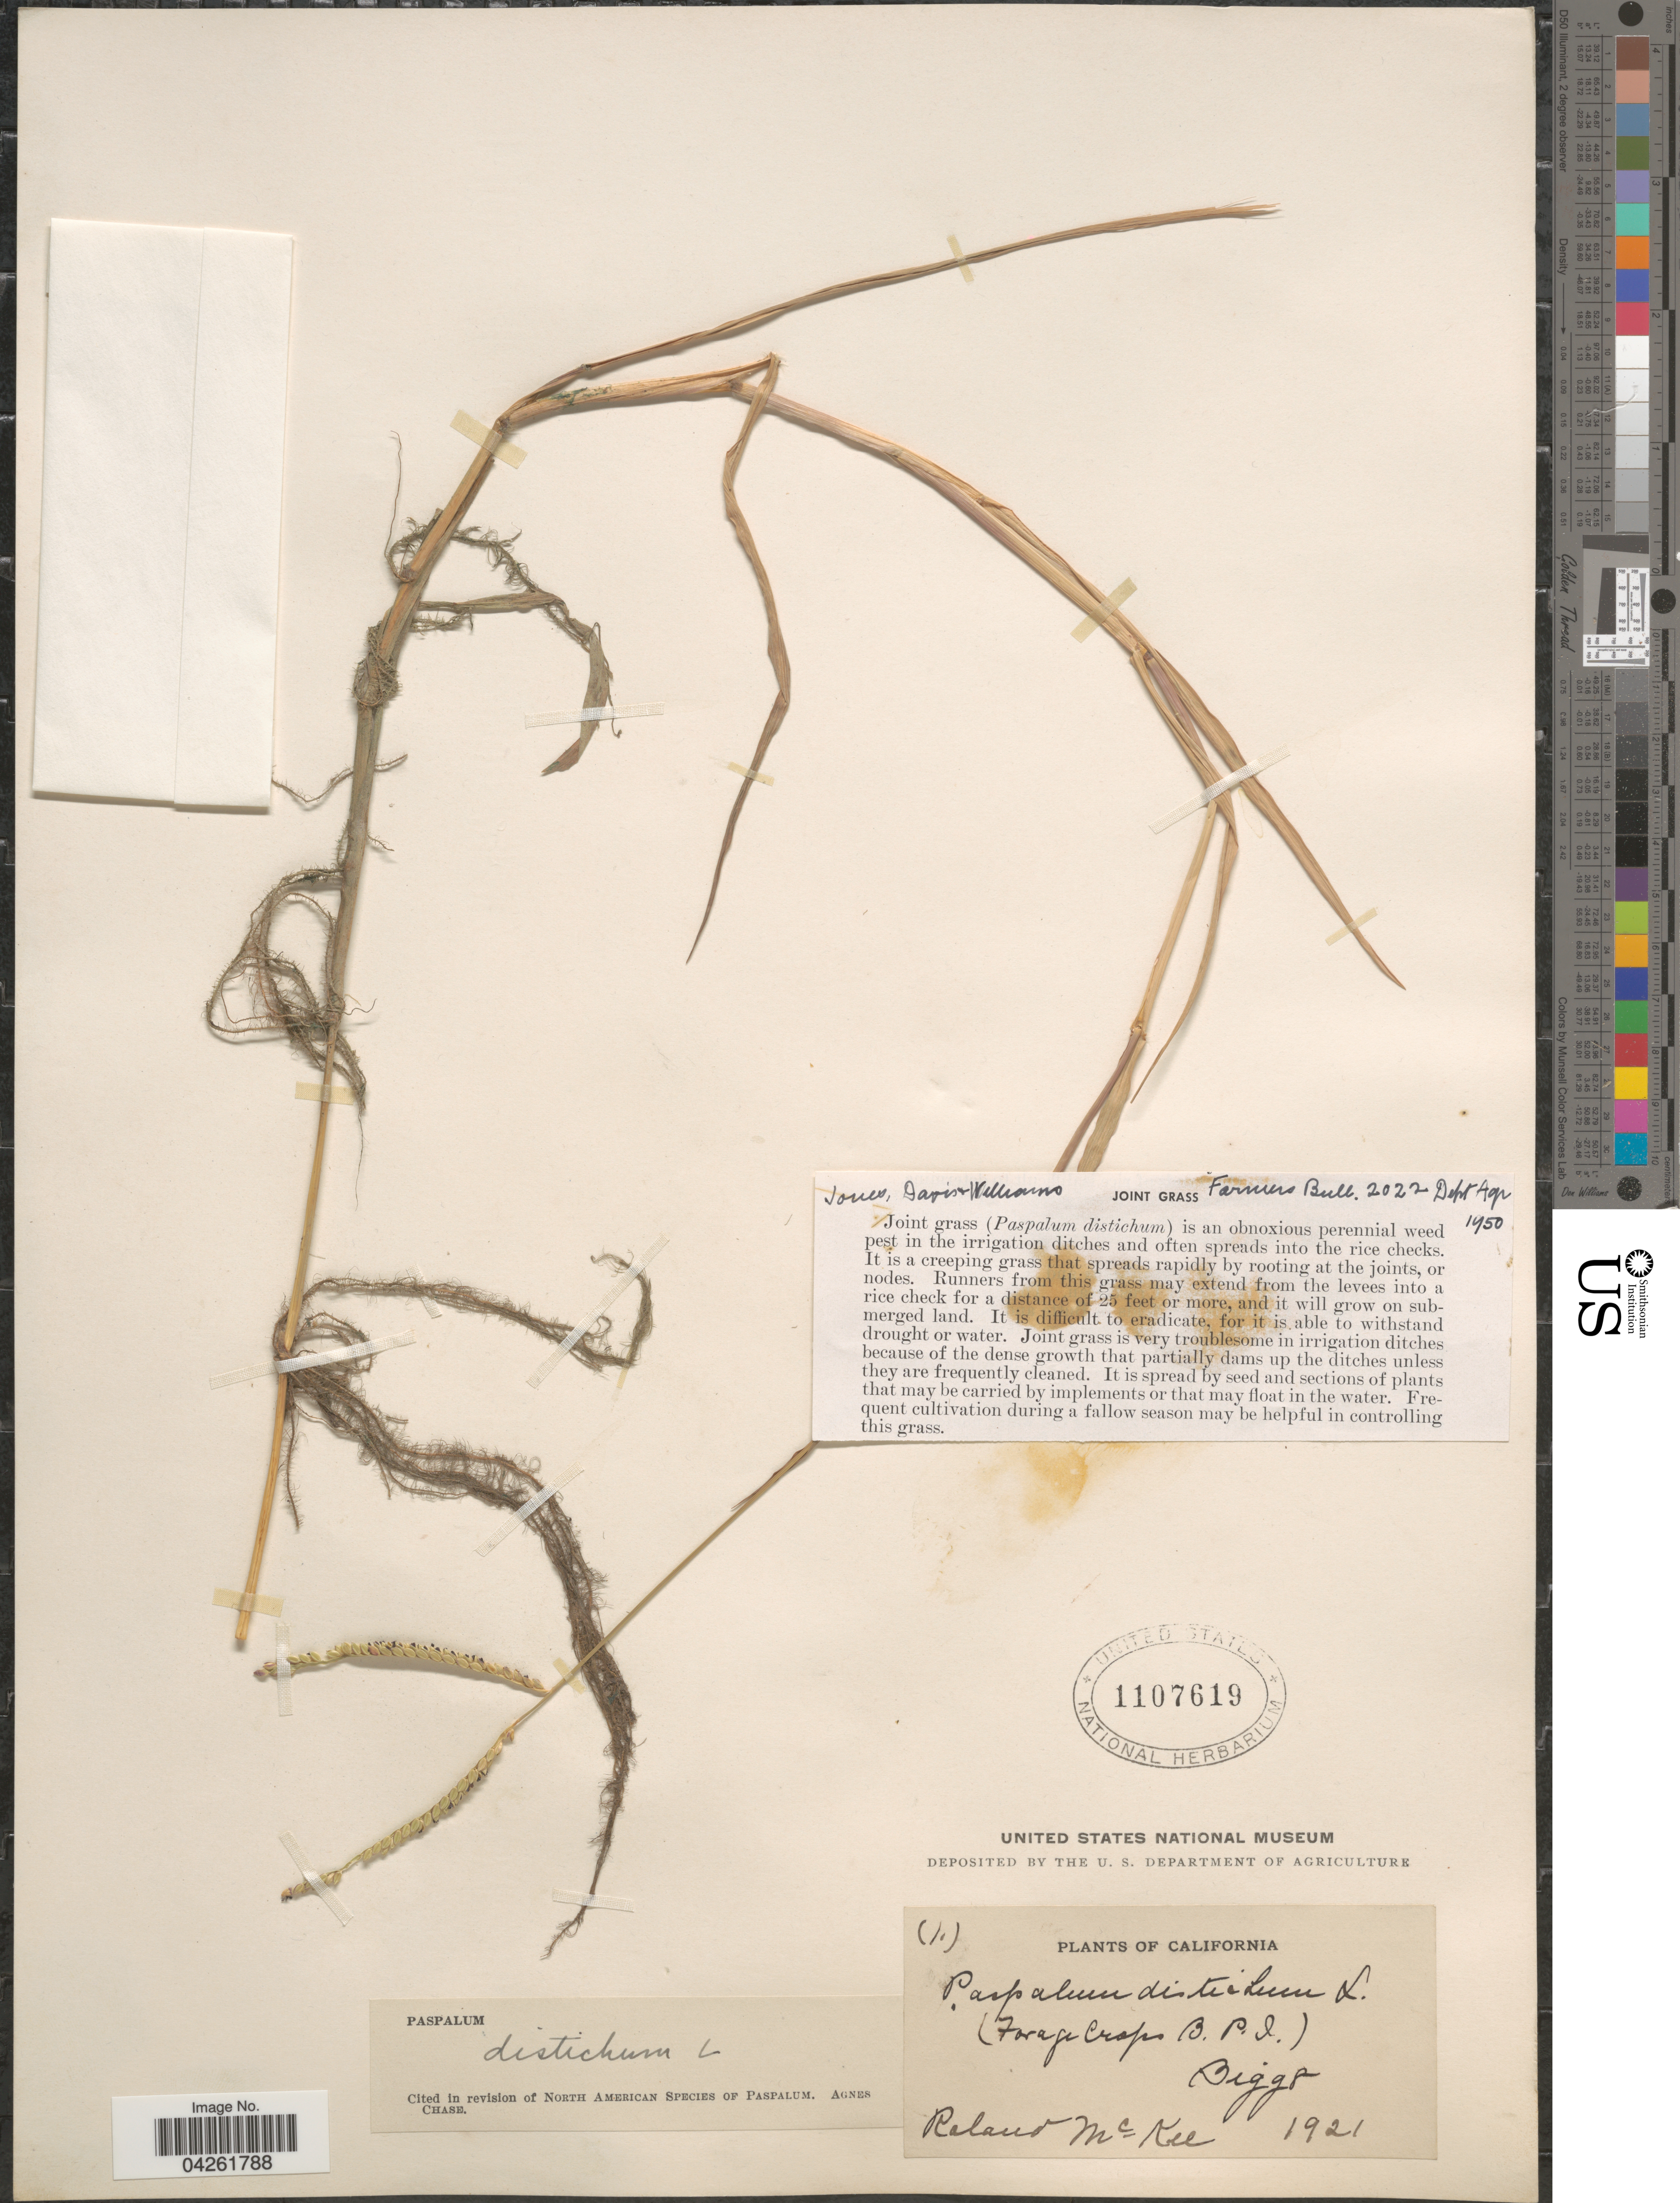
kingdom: Plantae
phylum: Tracheophyta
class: Liliopsida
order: Poales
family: Poaceae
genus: Paspalum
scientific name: Paspalum distichum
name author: L.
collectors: R. Mckee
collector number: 1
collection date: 1921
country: United States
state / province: California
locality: Biggs.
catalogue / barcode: US 1107619